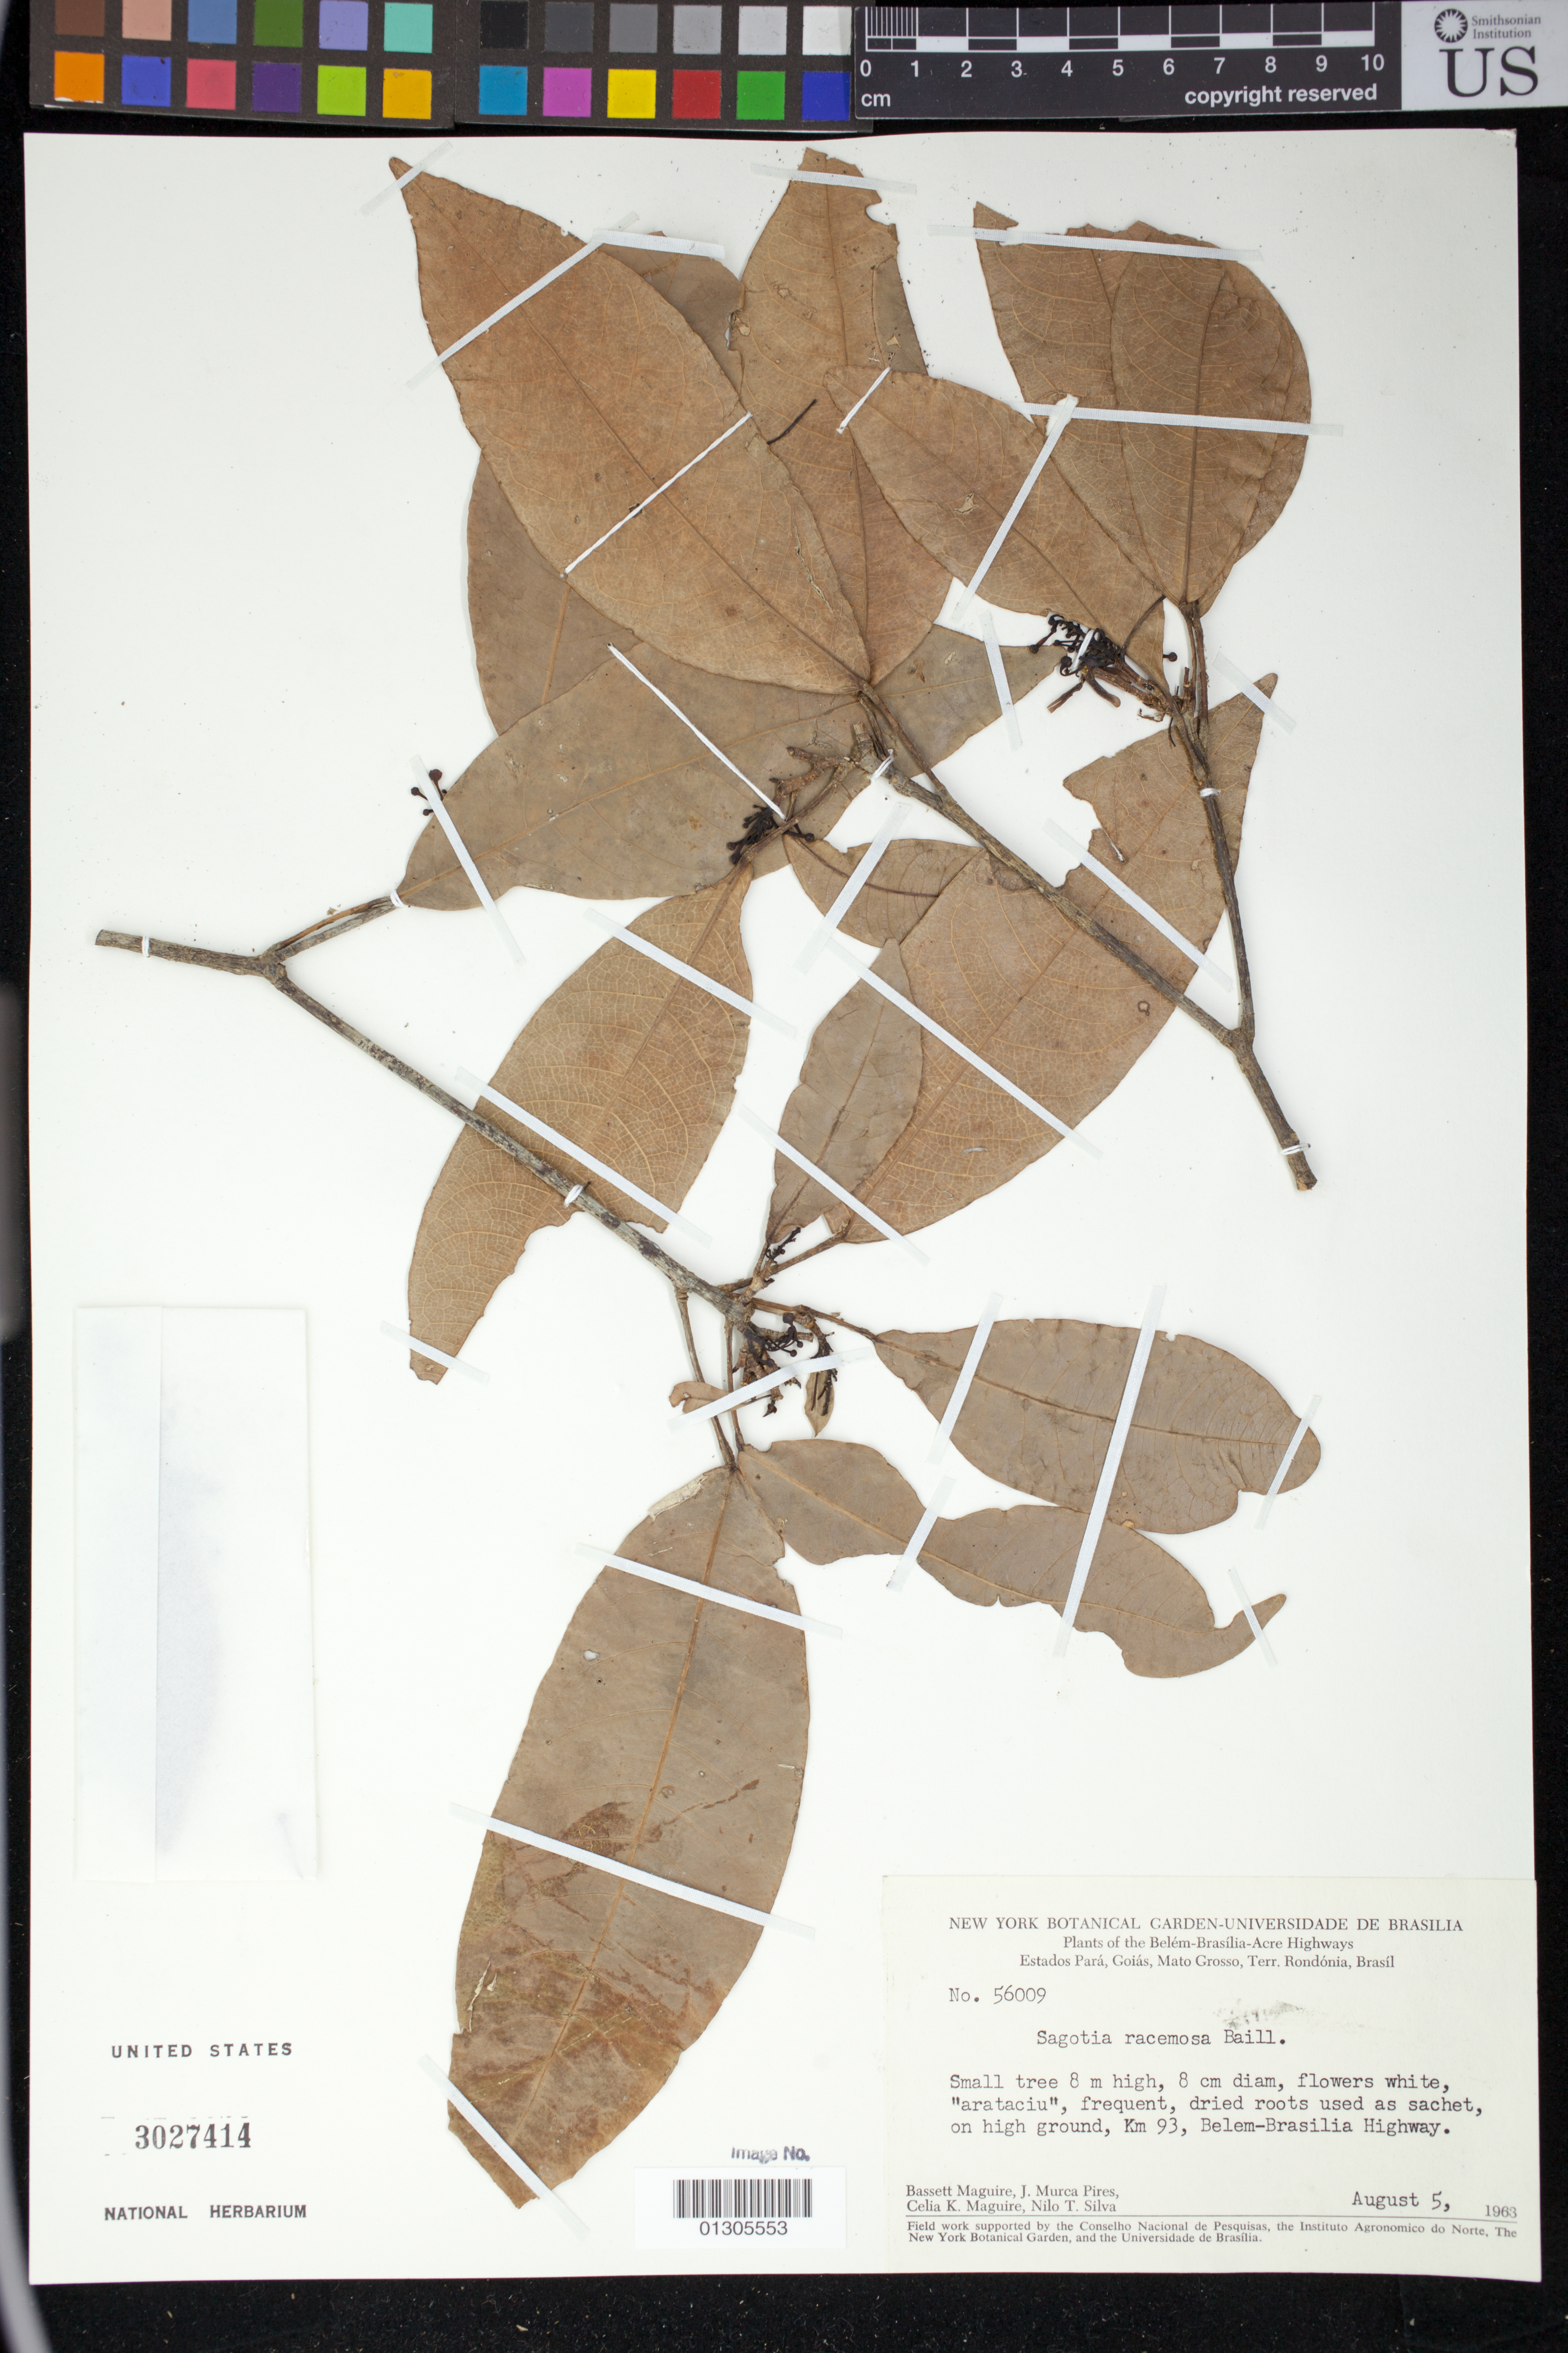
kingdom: Plantae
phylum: Tracheophyta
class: Magnoliopsida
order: Malpighiales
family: Euphorbiaceae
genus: Sagotia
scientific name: Sagotia racemosa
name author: Baill.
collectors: B. Maguire, C. K. Maguire, J. M. Pires & N. T. Silva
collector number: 56009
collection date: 1963-08-05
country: Brazil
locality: Plants of the Belem-Brassilia-Acre-Highways Estados Para, Goias, Mato Grosso, Terr. Rondonia, Brasil. Km 93, Belem-Brasilia Highway.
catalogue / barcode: US 3027414